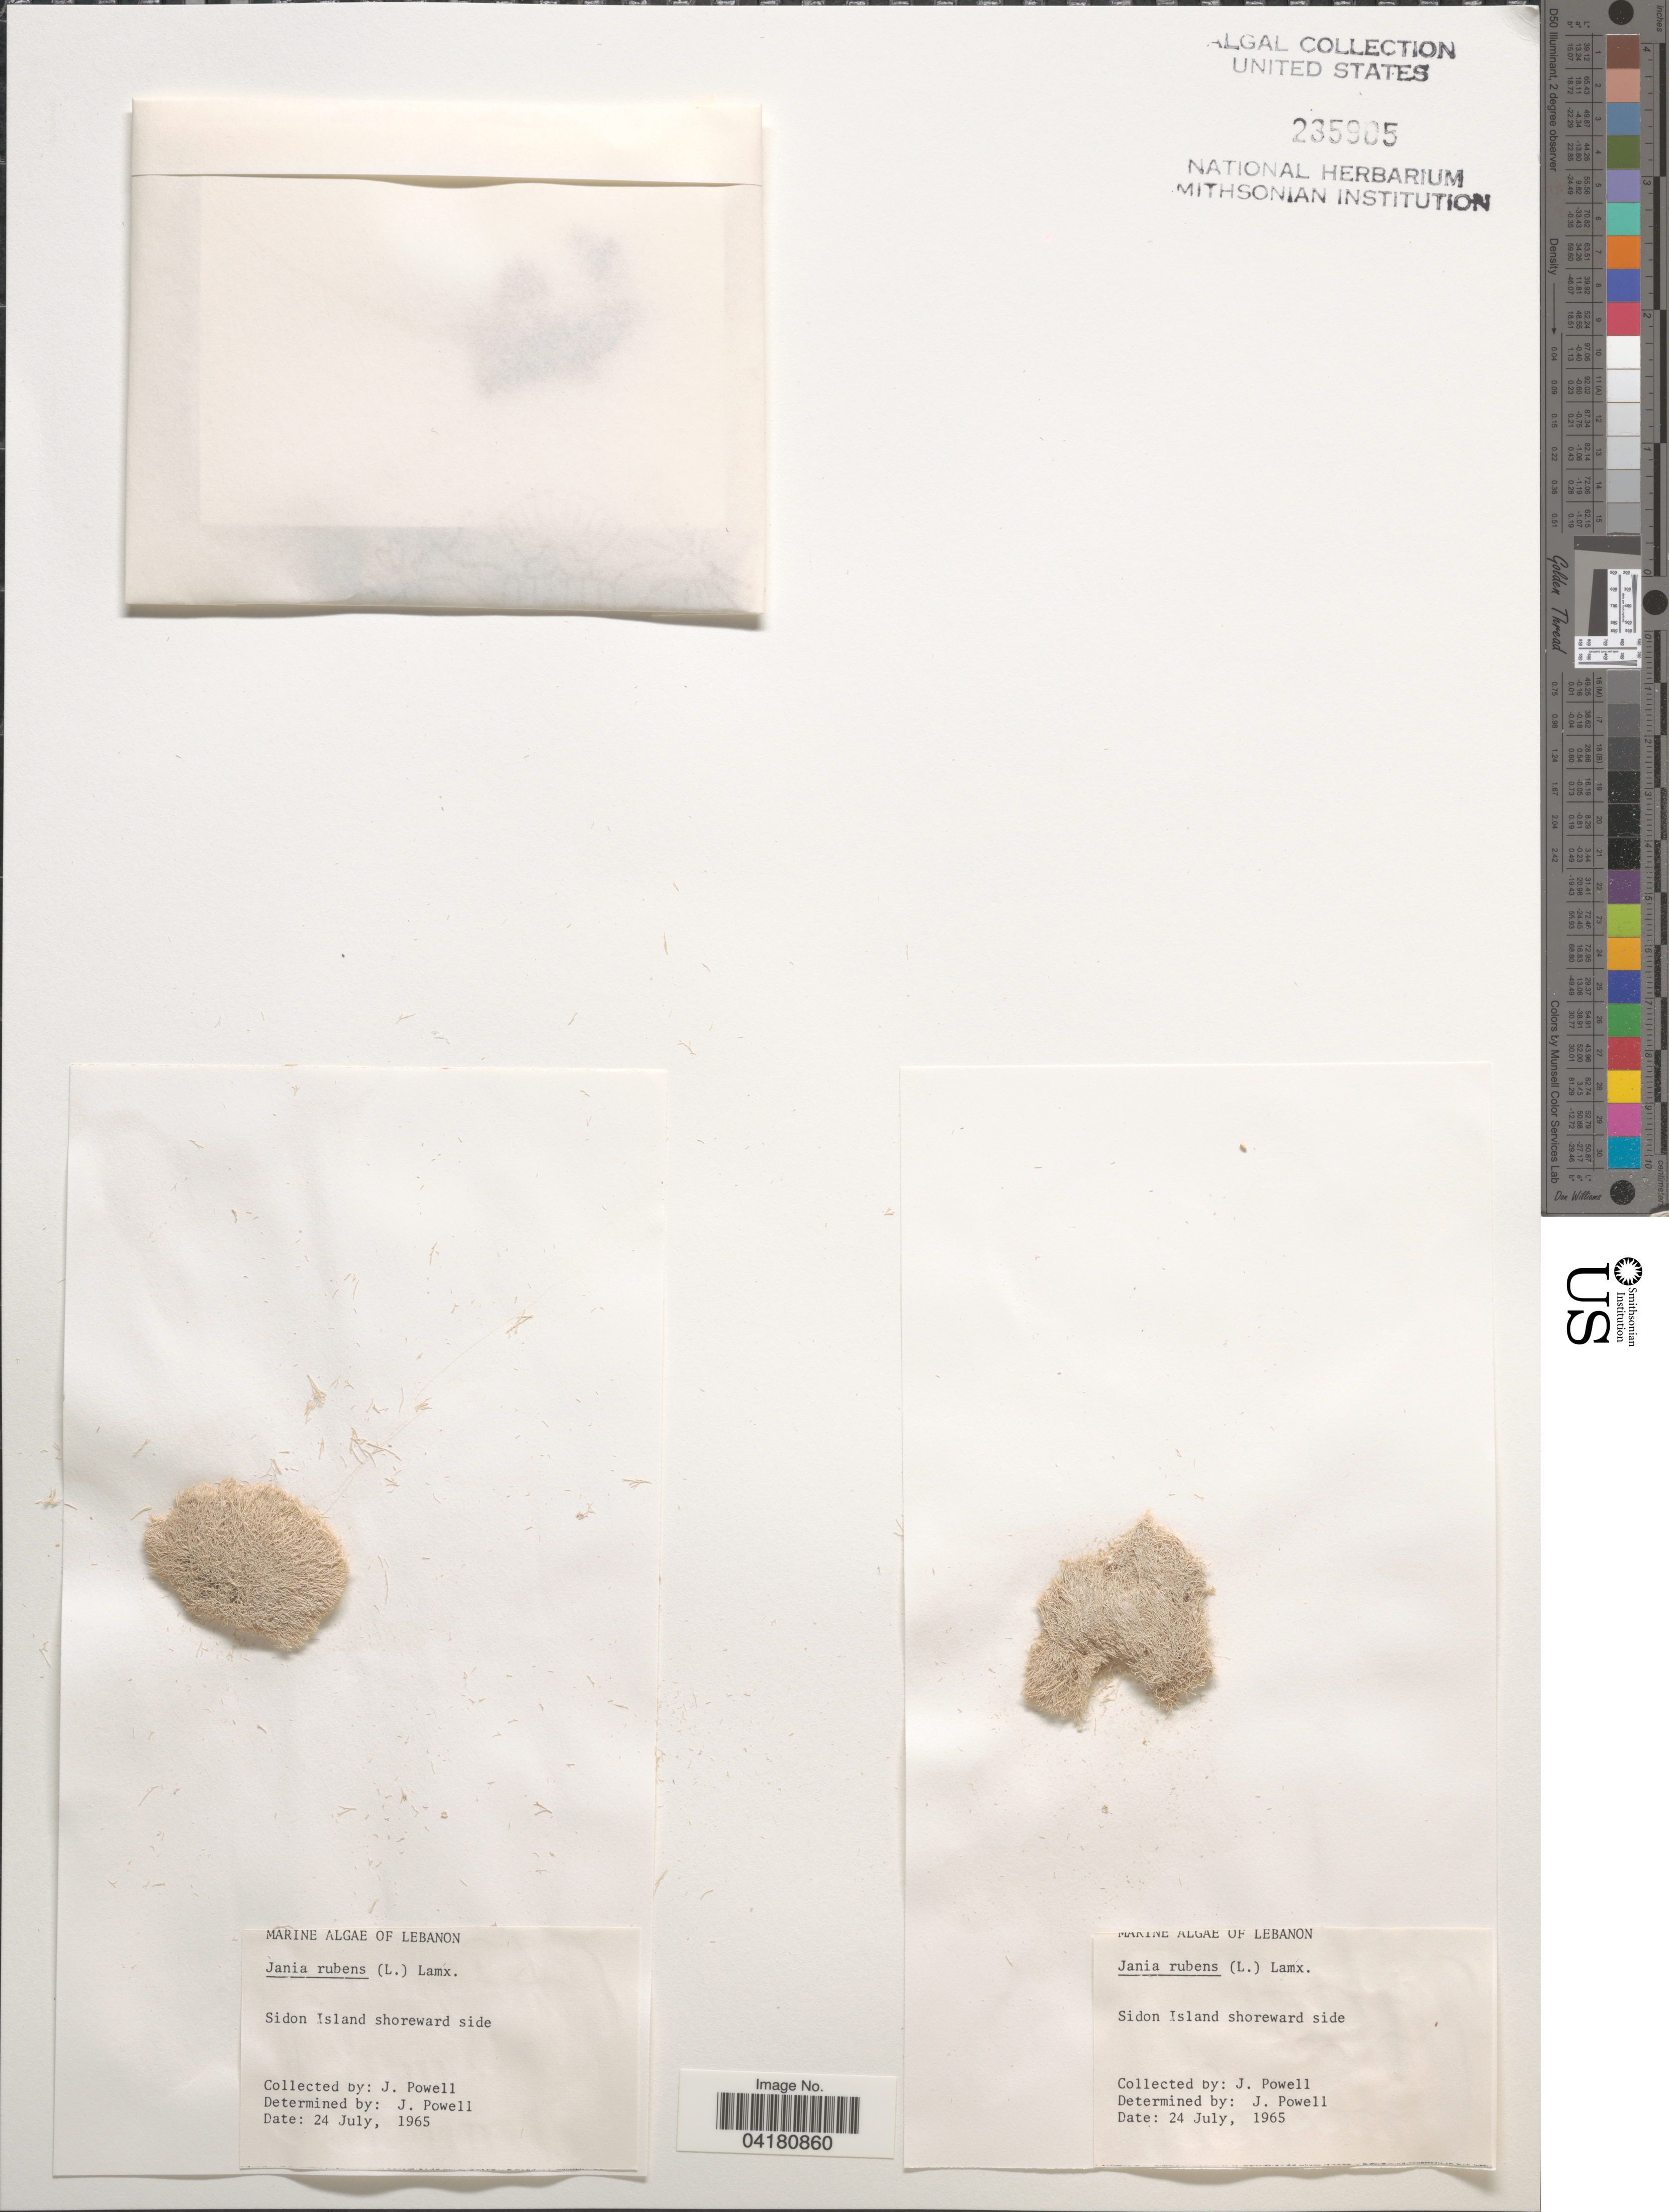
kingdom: Plantae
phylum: Rhodophyta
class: Florideophyceae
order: Corallinales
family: Corallinaceae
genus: Jania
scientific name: Jania rubens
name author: (L.) J.V.Lamouroux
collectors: J. Powell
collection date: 1965-07-24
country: Lebanon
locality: Sidon Island shoreward side.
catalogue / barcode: US 235905